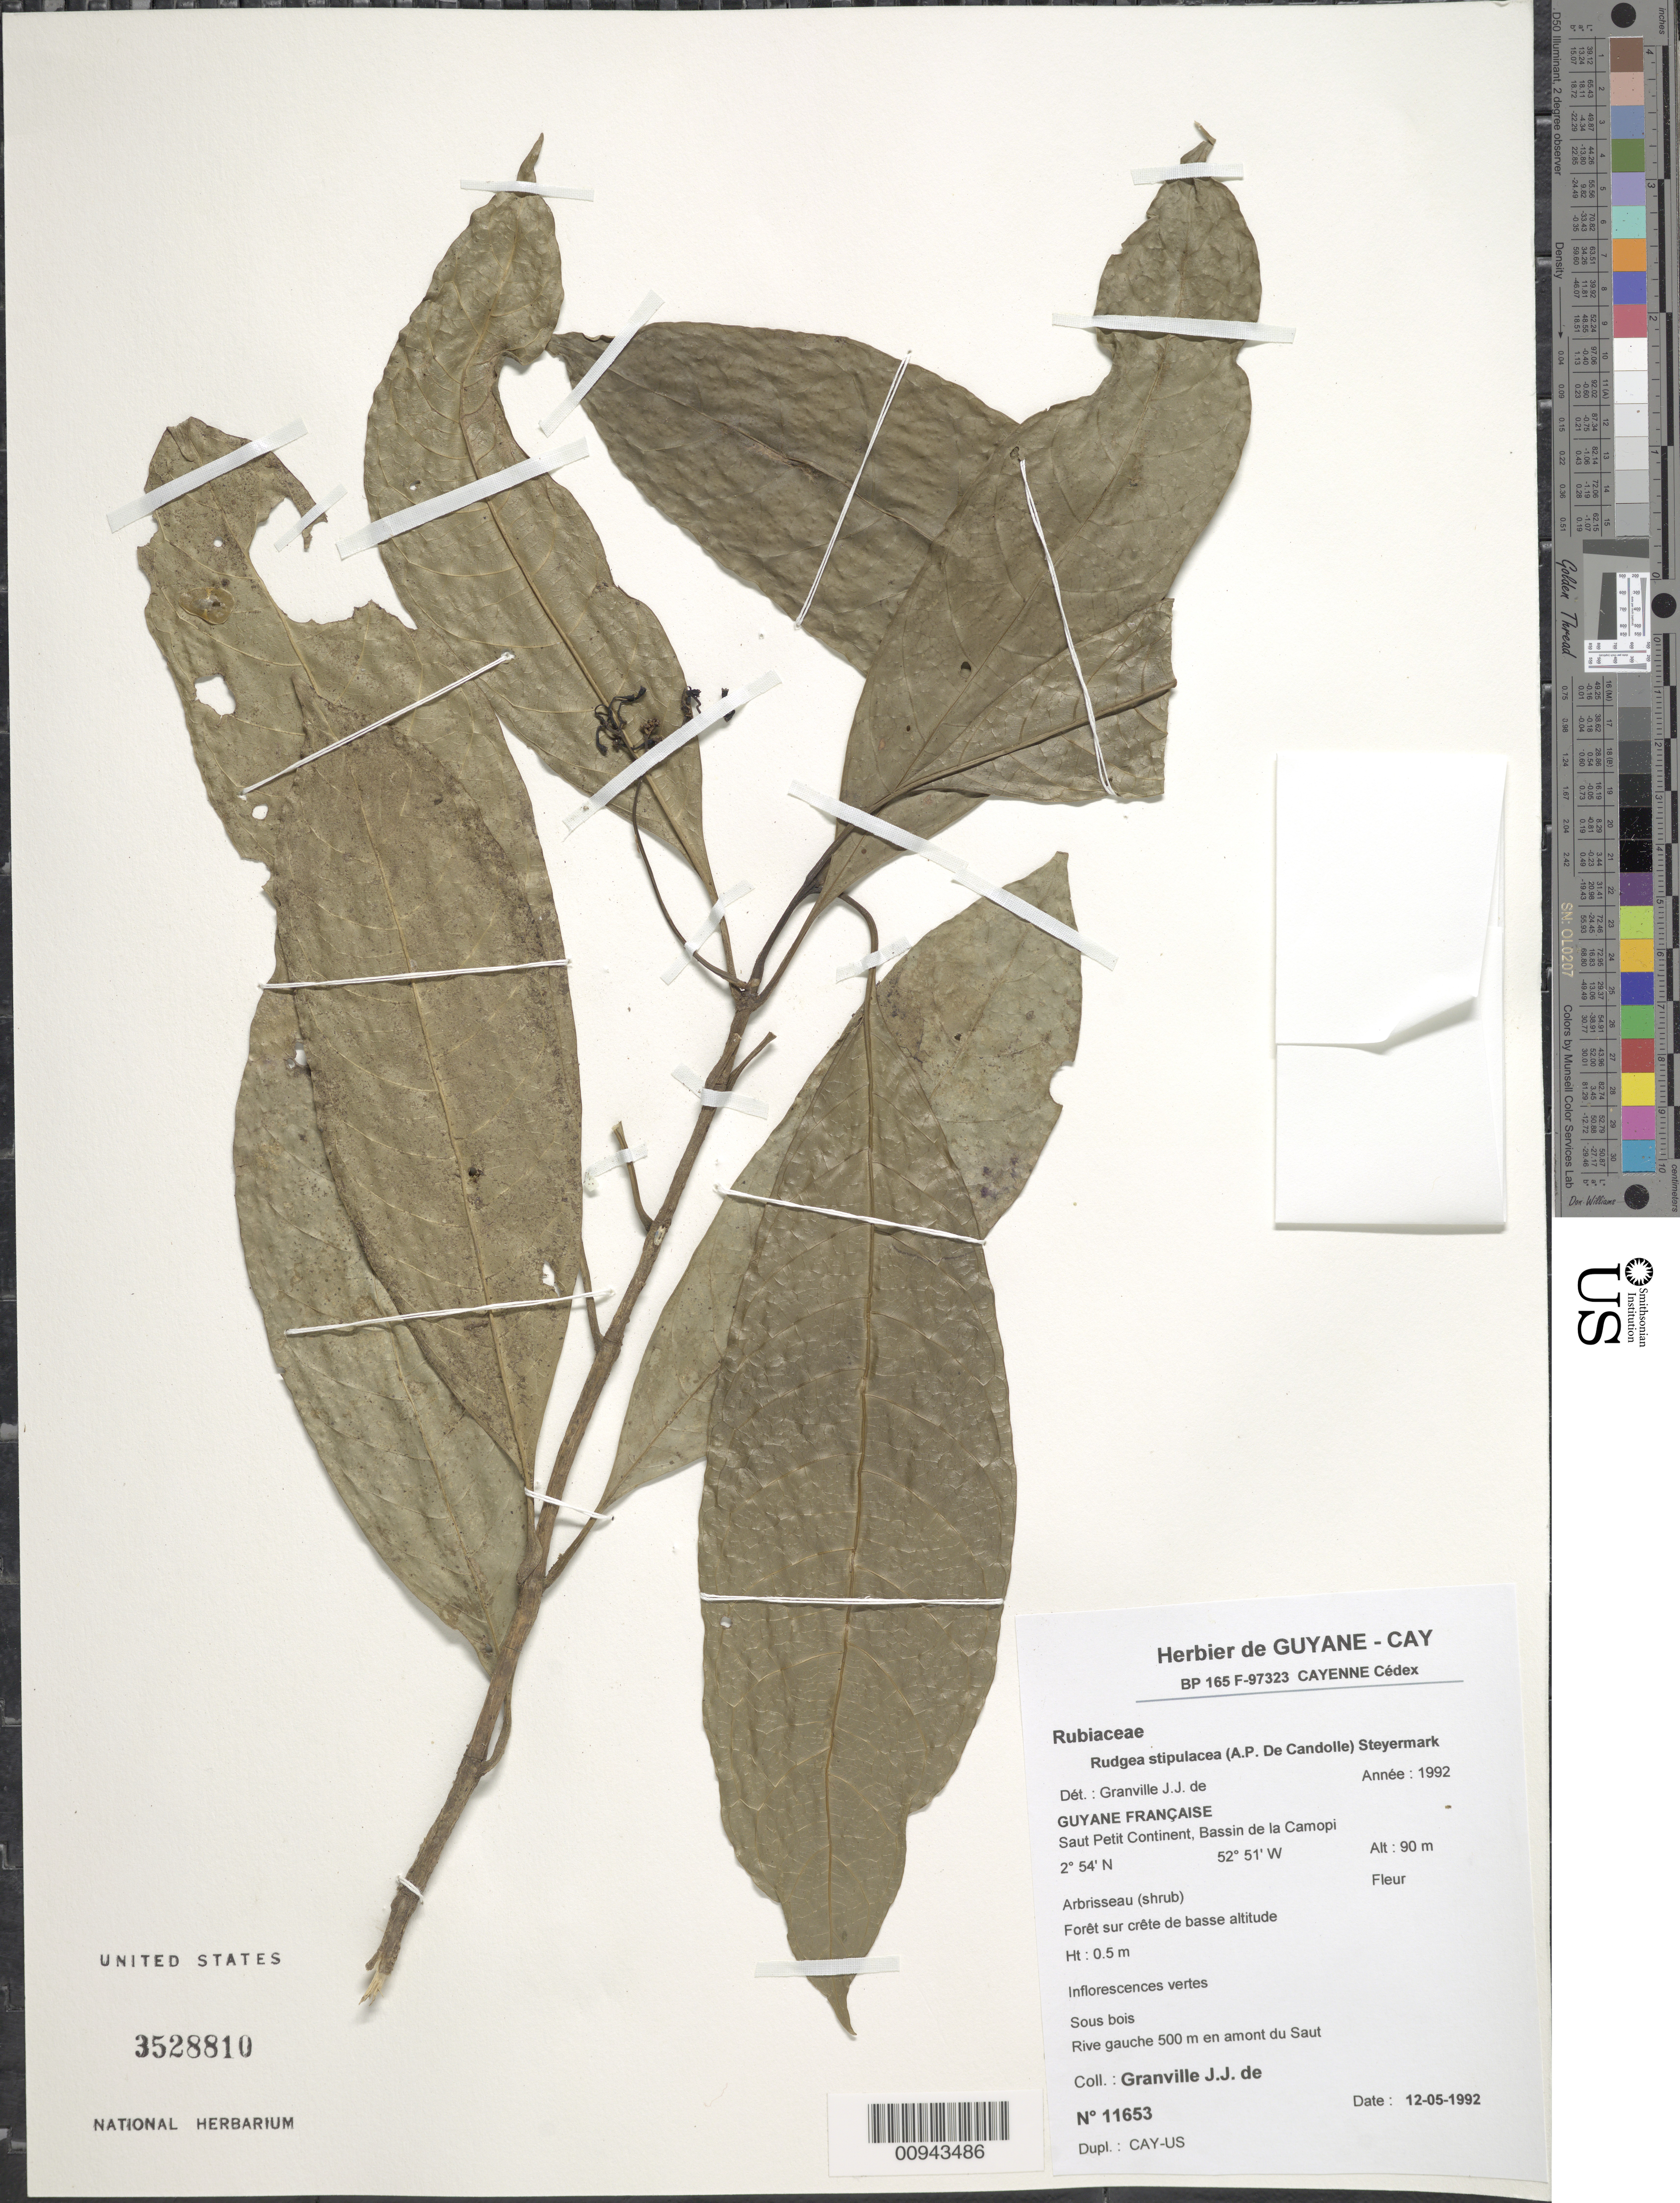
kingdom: Plantae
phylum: Tracheophyta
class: Magnoliopsida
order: Gentianales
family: Rubiaceae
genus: Rudgea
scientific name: Rudgea stipulacea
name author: (DC.) Steyerm.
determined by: Granville, J. J. de, (CAY), Institut de Recherche pour le Developpement (IRD) (FRENCH GUIANA)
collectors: J.-J. de Granville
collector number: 11653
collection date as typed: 12-May-92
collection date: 1992-05-12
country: French Guiana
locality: Saut Petit Continent, Bassin de la Camopi. Rive gauche 500m en amont du Saut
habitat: Foret sur crete de basse altitude. Sous bois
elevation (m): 90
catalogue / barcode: US 3528810